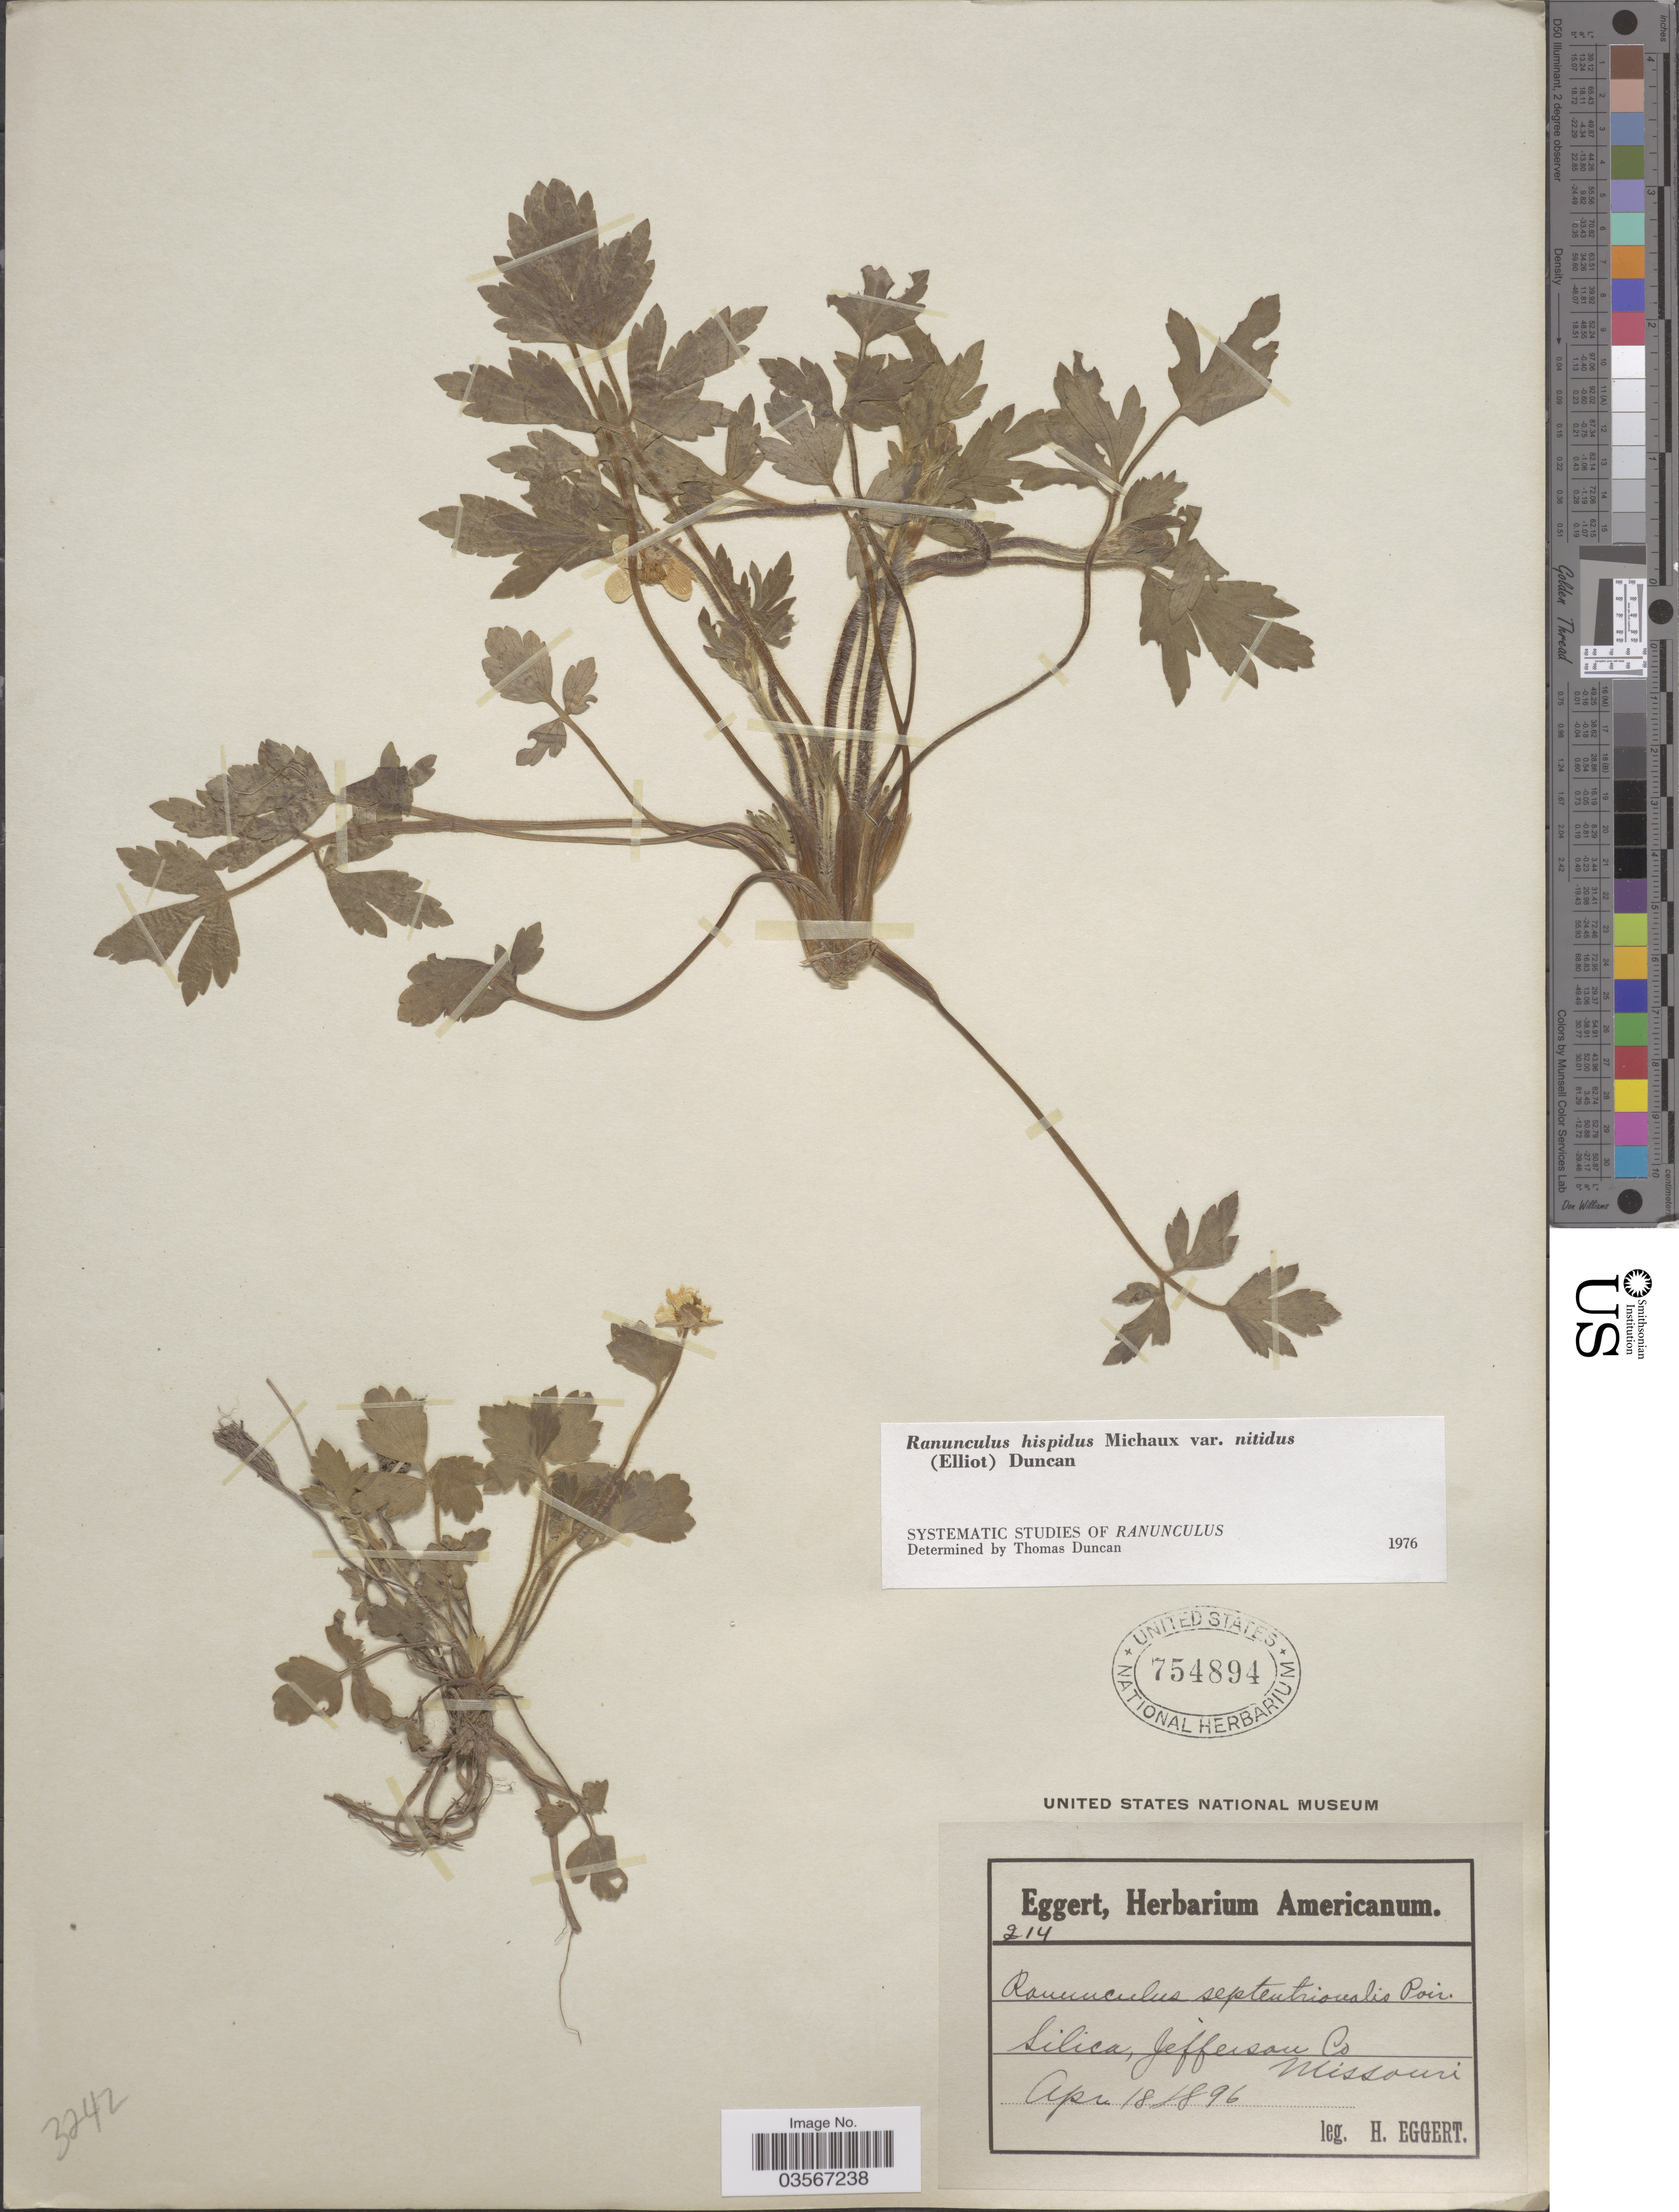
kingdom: Plantae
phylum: Tracheophyta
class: Magnoliopsida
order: Ranunculales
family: Ranunculaceae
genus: Ranunculus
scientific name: Ranunculus hispidus var. nitidus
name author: (Chapm.) T. Duncan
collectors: H. Eggert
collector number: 214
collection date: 1896-04-18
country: United States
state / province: Missouri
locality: Silica, Jefferson Co.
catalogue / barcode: US 754894